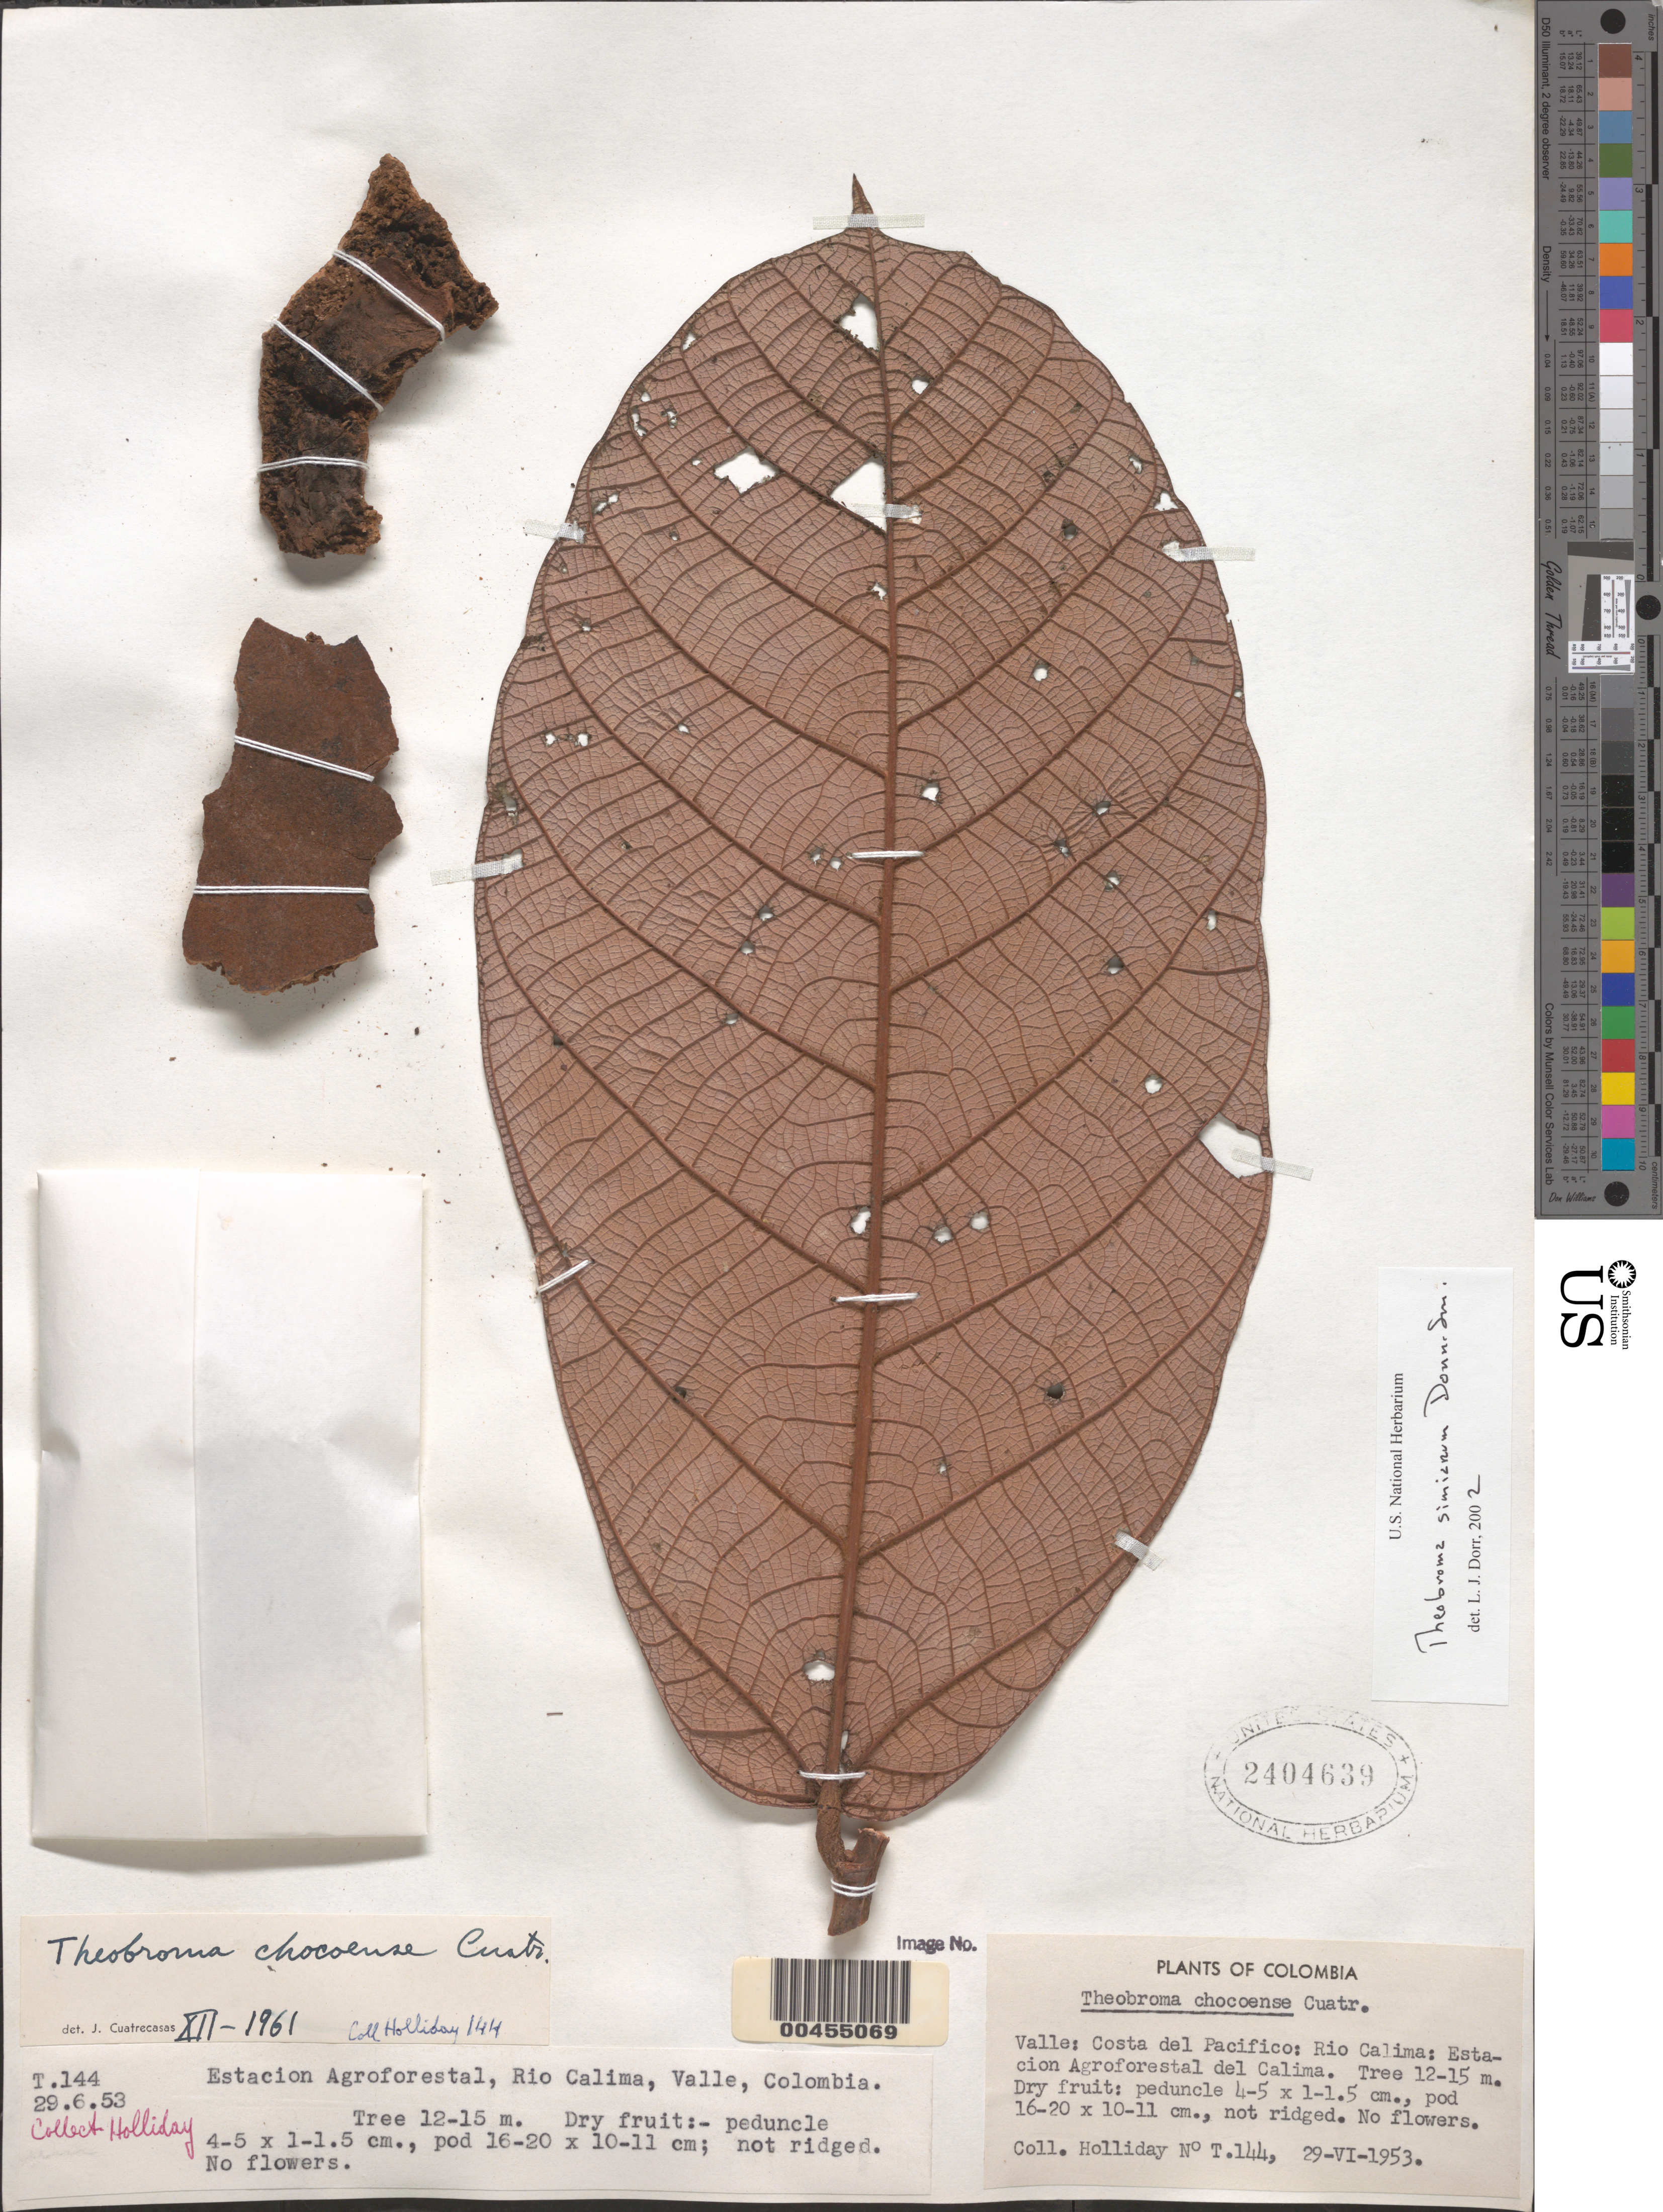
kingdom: Plantae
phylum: Tracheophyta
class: Magnoliopsida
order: Malvales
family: Malvaceae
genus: Theobroma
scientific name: Theobroma simiarum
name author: Donn. Sm.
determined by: Dorr, L. J., (BOT), Smithsonian Institution - National Museum of Natural History (UNITED STATES)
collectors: P. C. Holliday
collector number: T144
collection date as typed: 29 Jun 1953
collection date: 1953-06-29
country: Colombia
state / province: Valle del Cauca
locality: Río Calima, Estacion Agroforestal del Calima, Costa del Pacifico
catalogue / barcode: US 2404639